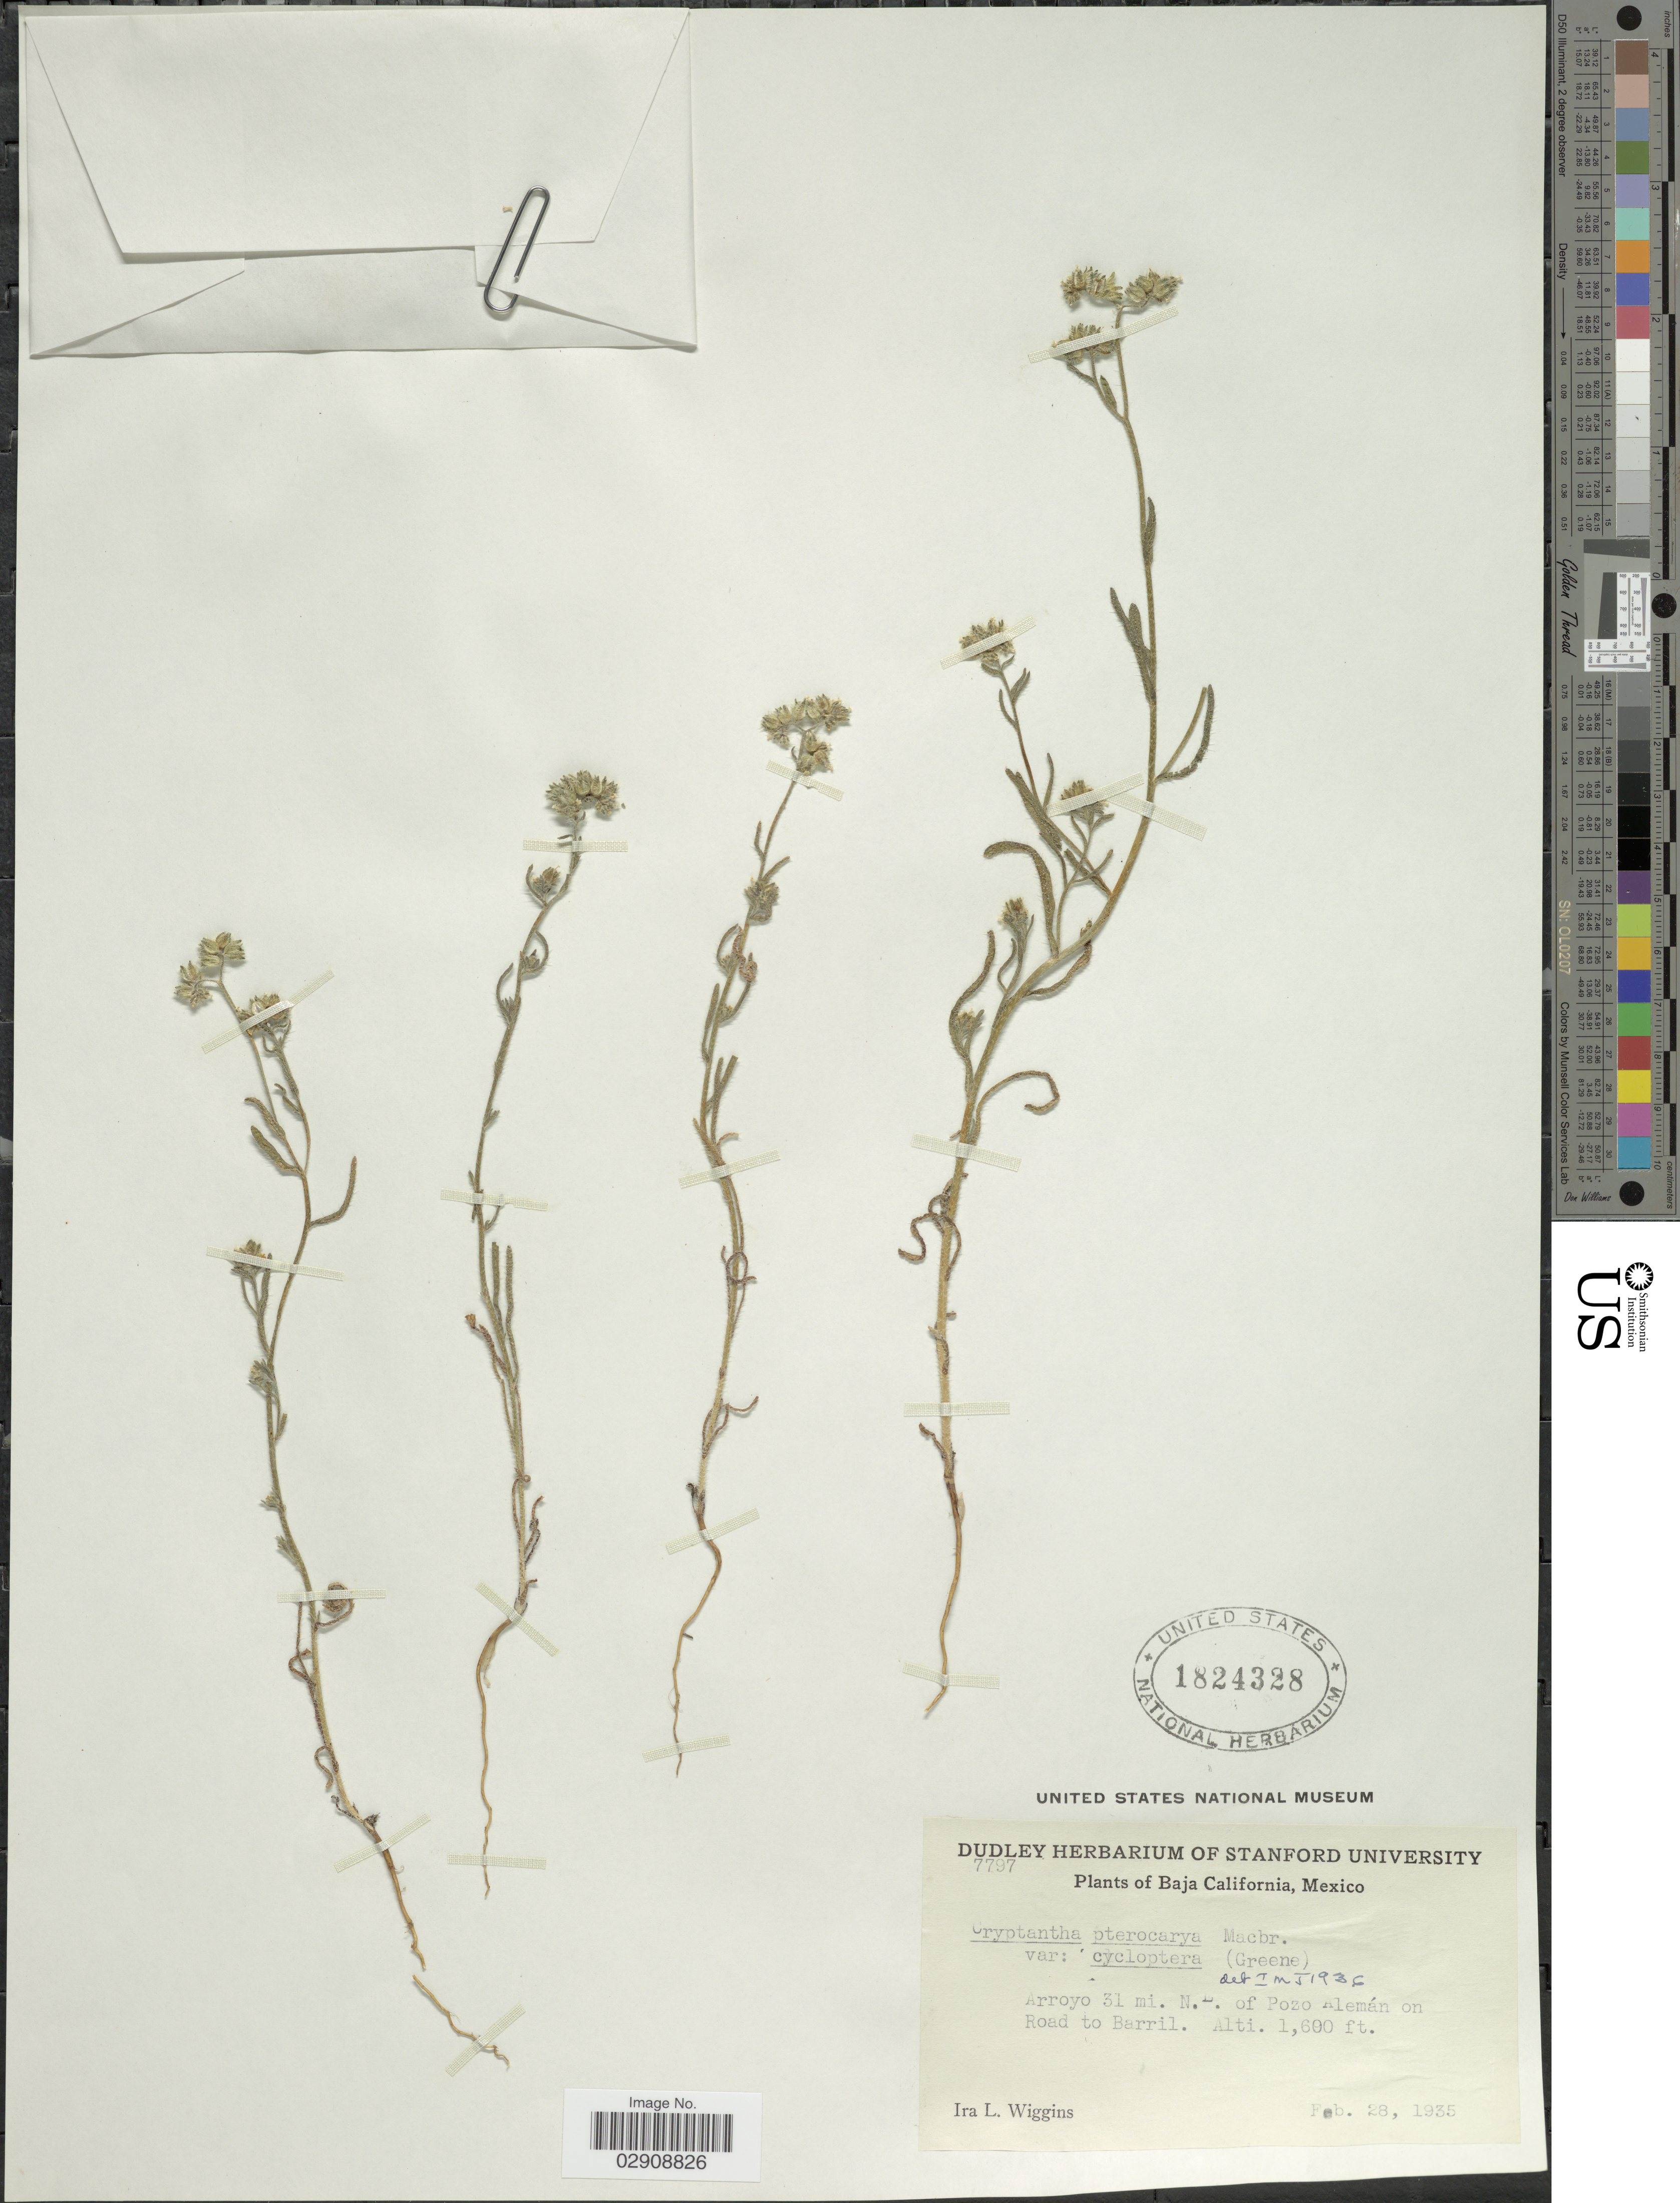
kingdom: Plantae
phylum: Tracheophyta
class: Magnoliopsida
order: Boraginales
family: Boraginaceae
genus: Cryptantha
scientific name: Cryptantha pterocarya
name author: (Torr.) Greene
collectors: I. L. Wiggins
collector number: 7797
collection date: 1935-02-28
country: Mexico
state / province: Baja California Norte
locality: Arroyo 31 mi. N.E. of Pozo Alemán on Road to Barril.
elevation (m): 488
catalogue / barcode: US 1824328